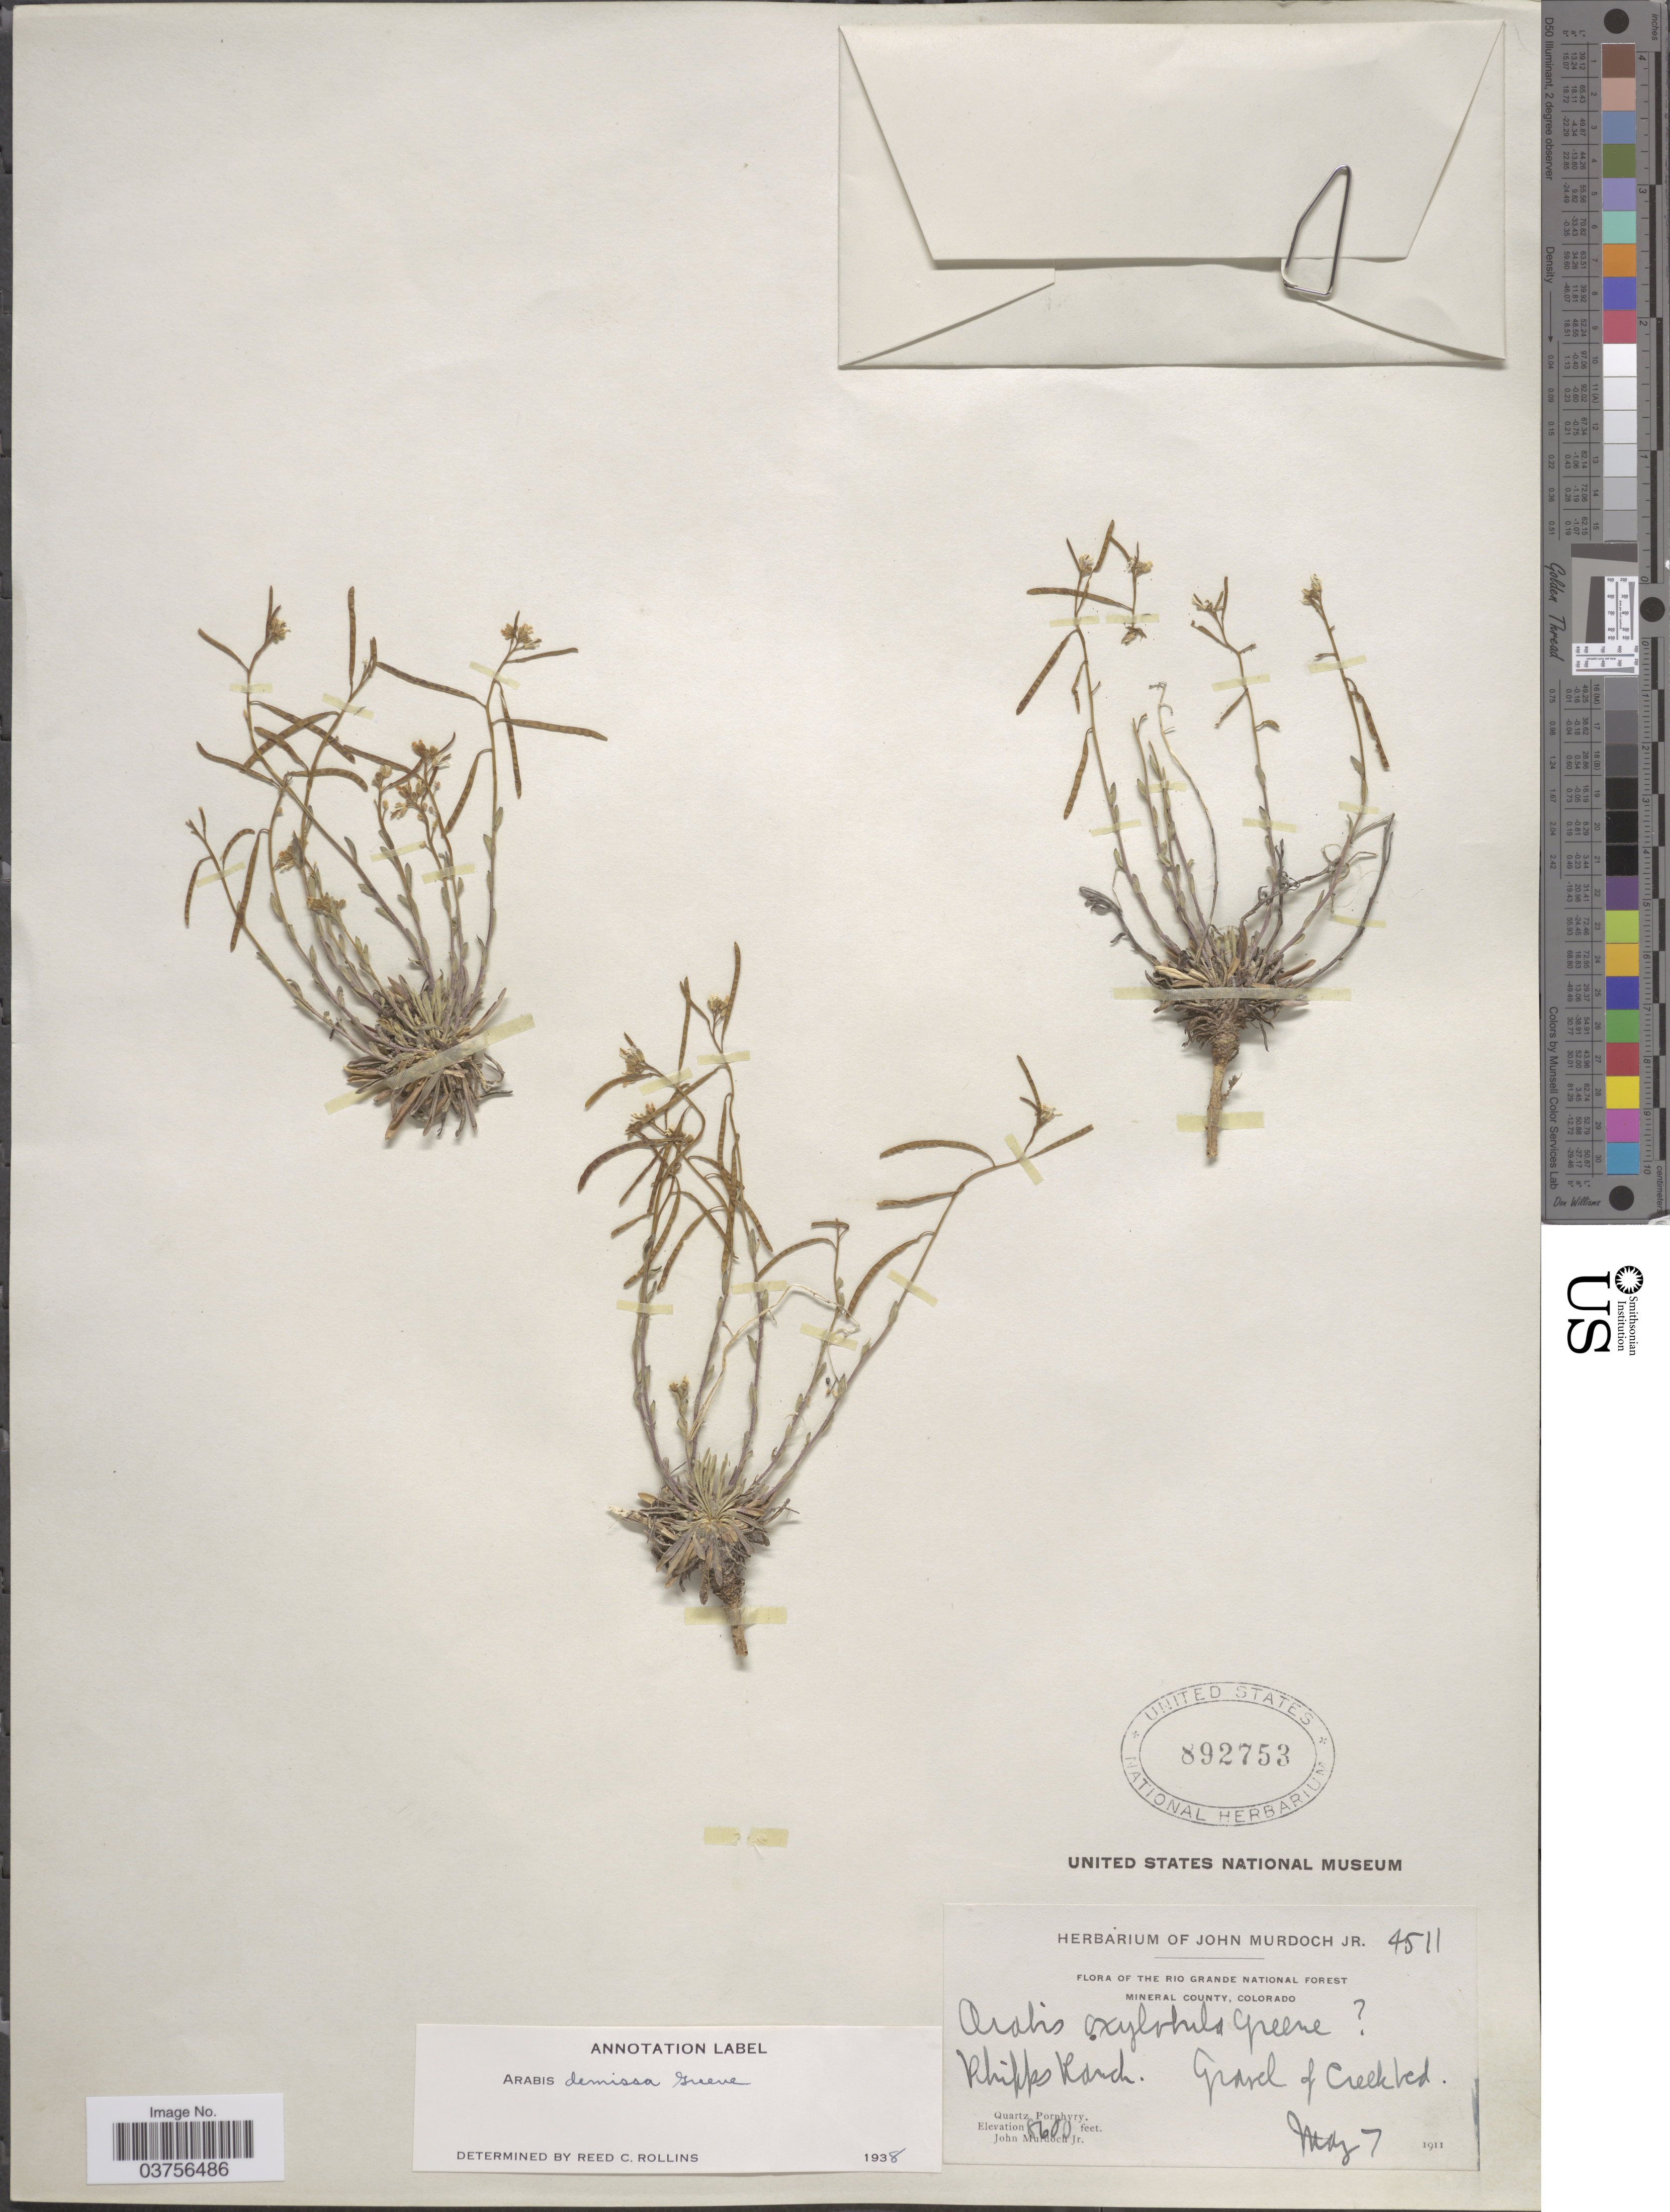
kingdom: Plantae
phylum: Tracheophyta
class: Magnoliopsida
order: Brassicales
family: Brassicaceae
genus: Arabis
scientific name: Arabis demissa var. demissa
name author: Greene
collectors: J. Murdoch Jr.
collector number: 4511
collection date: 1911-05-07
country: United States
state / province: Colorado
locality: The Rio Grande National Forest. Mineral County. Phipps Ranch. Gravel of Creekbed.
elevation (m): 2621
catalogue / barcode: US 892753